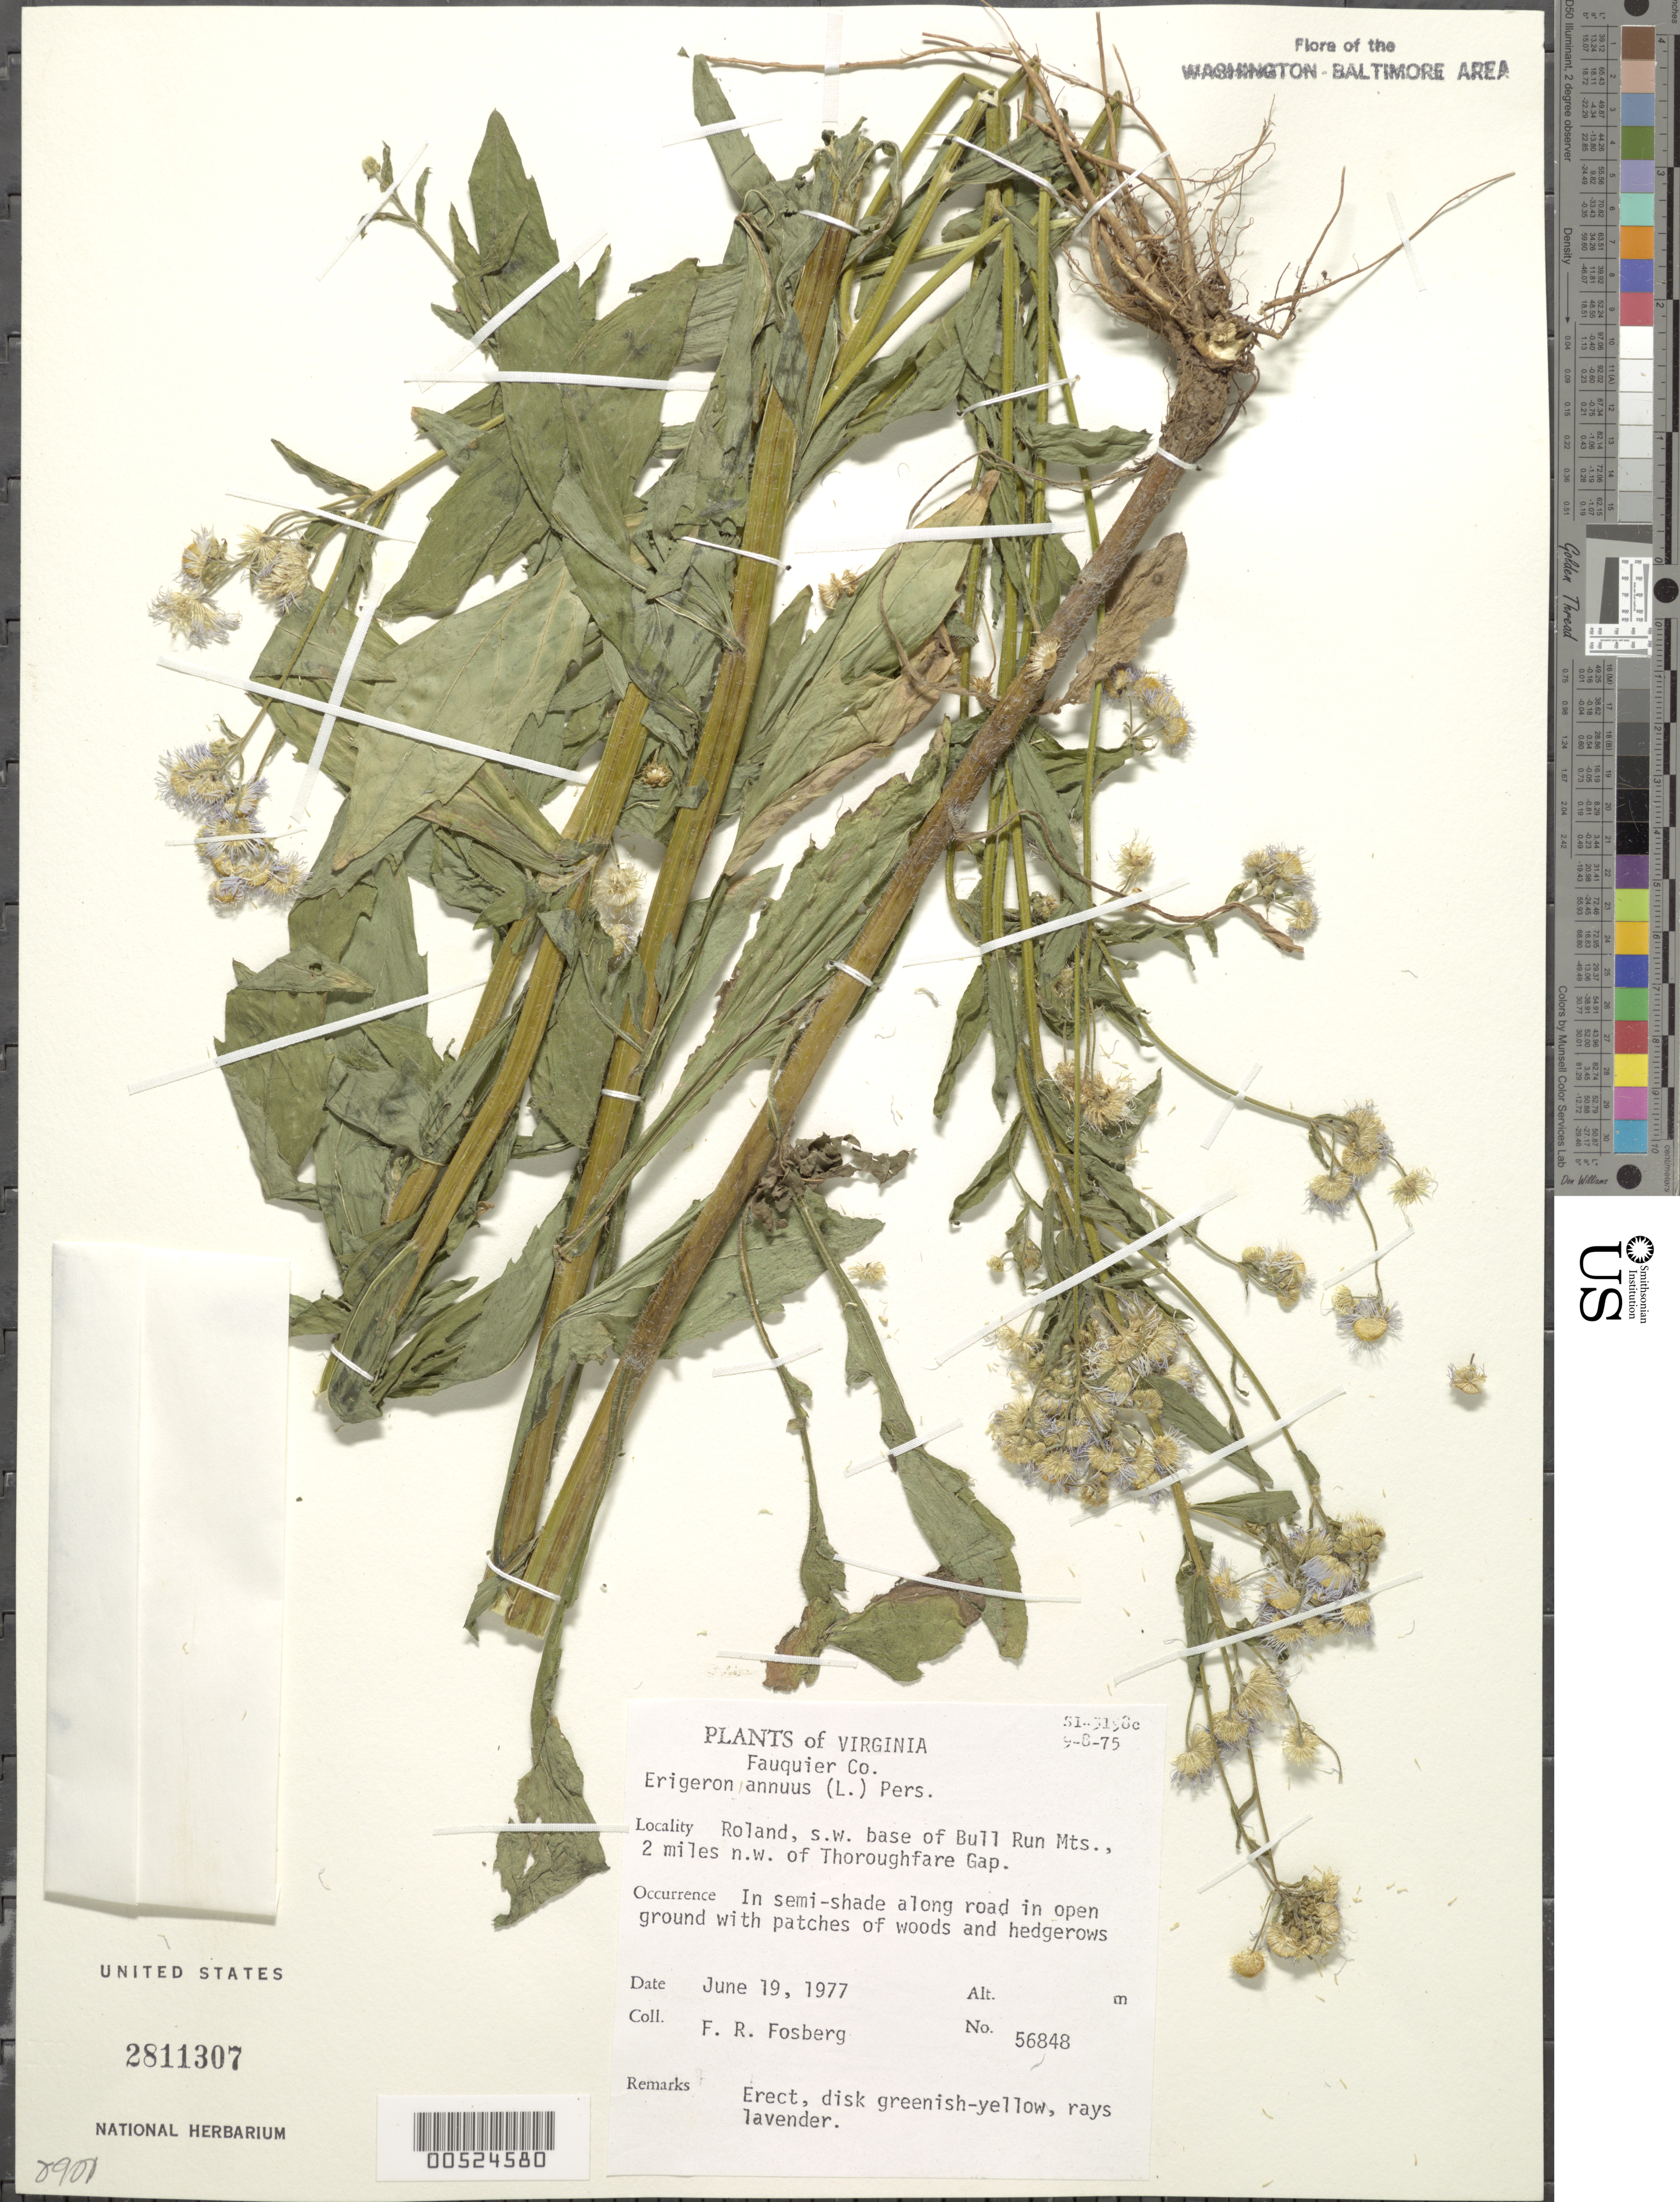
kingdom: Plantae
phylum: Tracheophyta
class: Magnoliopsida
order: Asterales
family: Asteraceae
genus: Erigeron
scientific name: Erigeron annuus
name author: (L.) Pers.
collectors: F. R. Fosberg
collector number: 56848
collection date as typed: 19 Jun 1977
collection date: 1977-06-19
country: United States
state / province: Virginia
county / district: Fauquier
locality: Roland, SW base of Bull Run Mts., 2 mi. N of Thoroughfare Gap Bull Run Mts.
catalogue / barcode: US 2811307